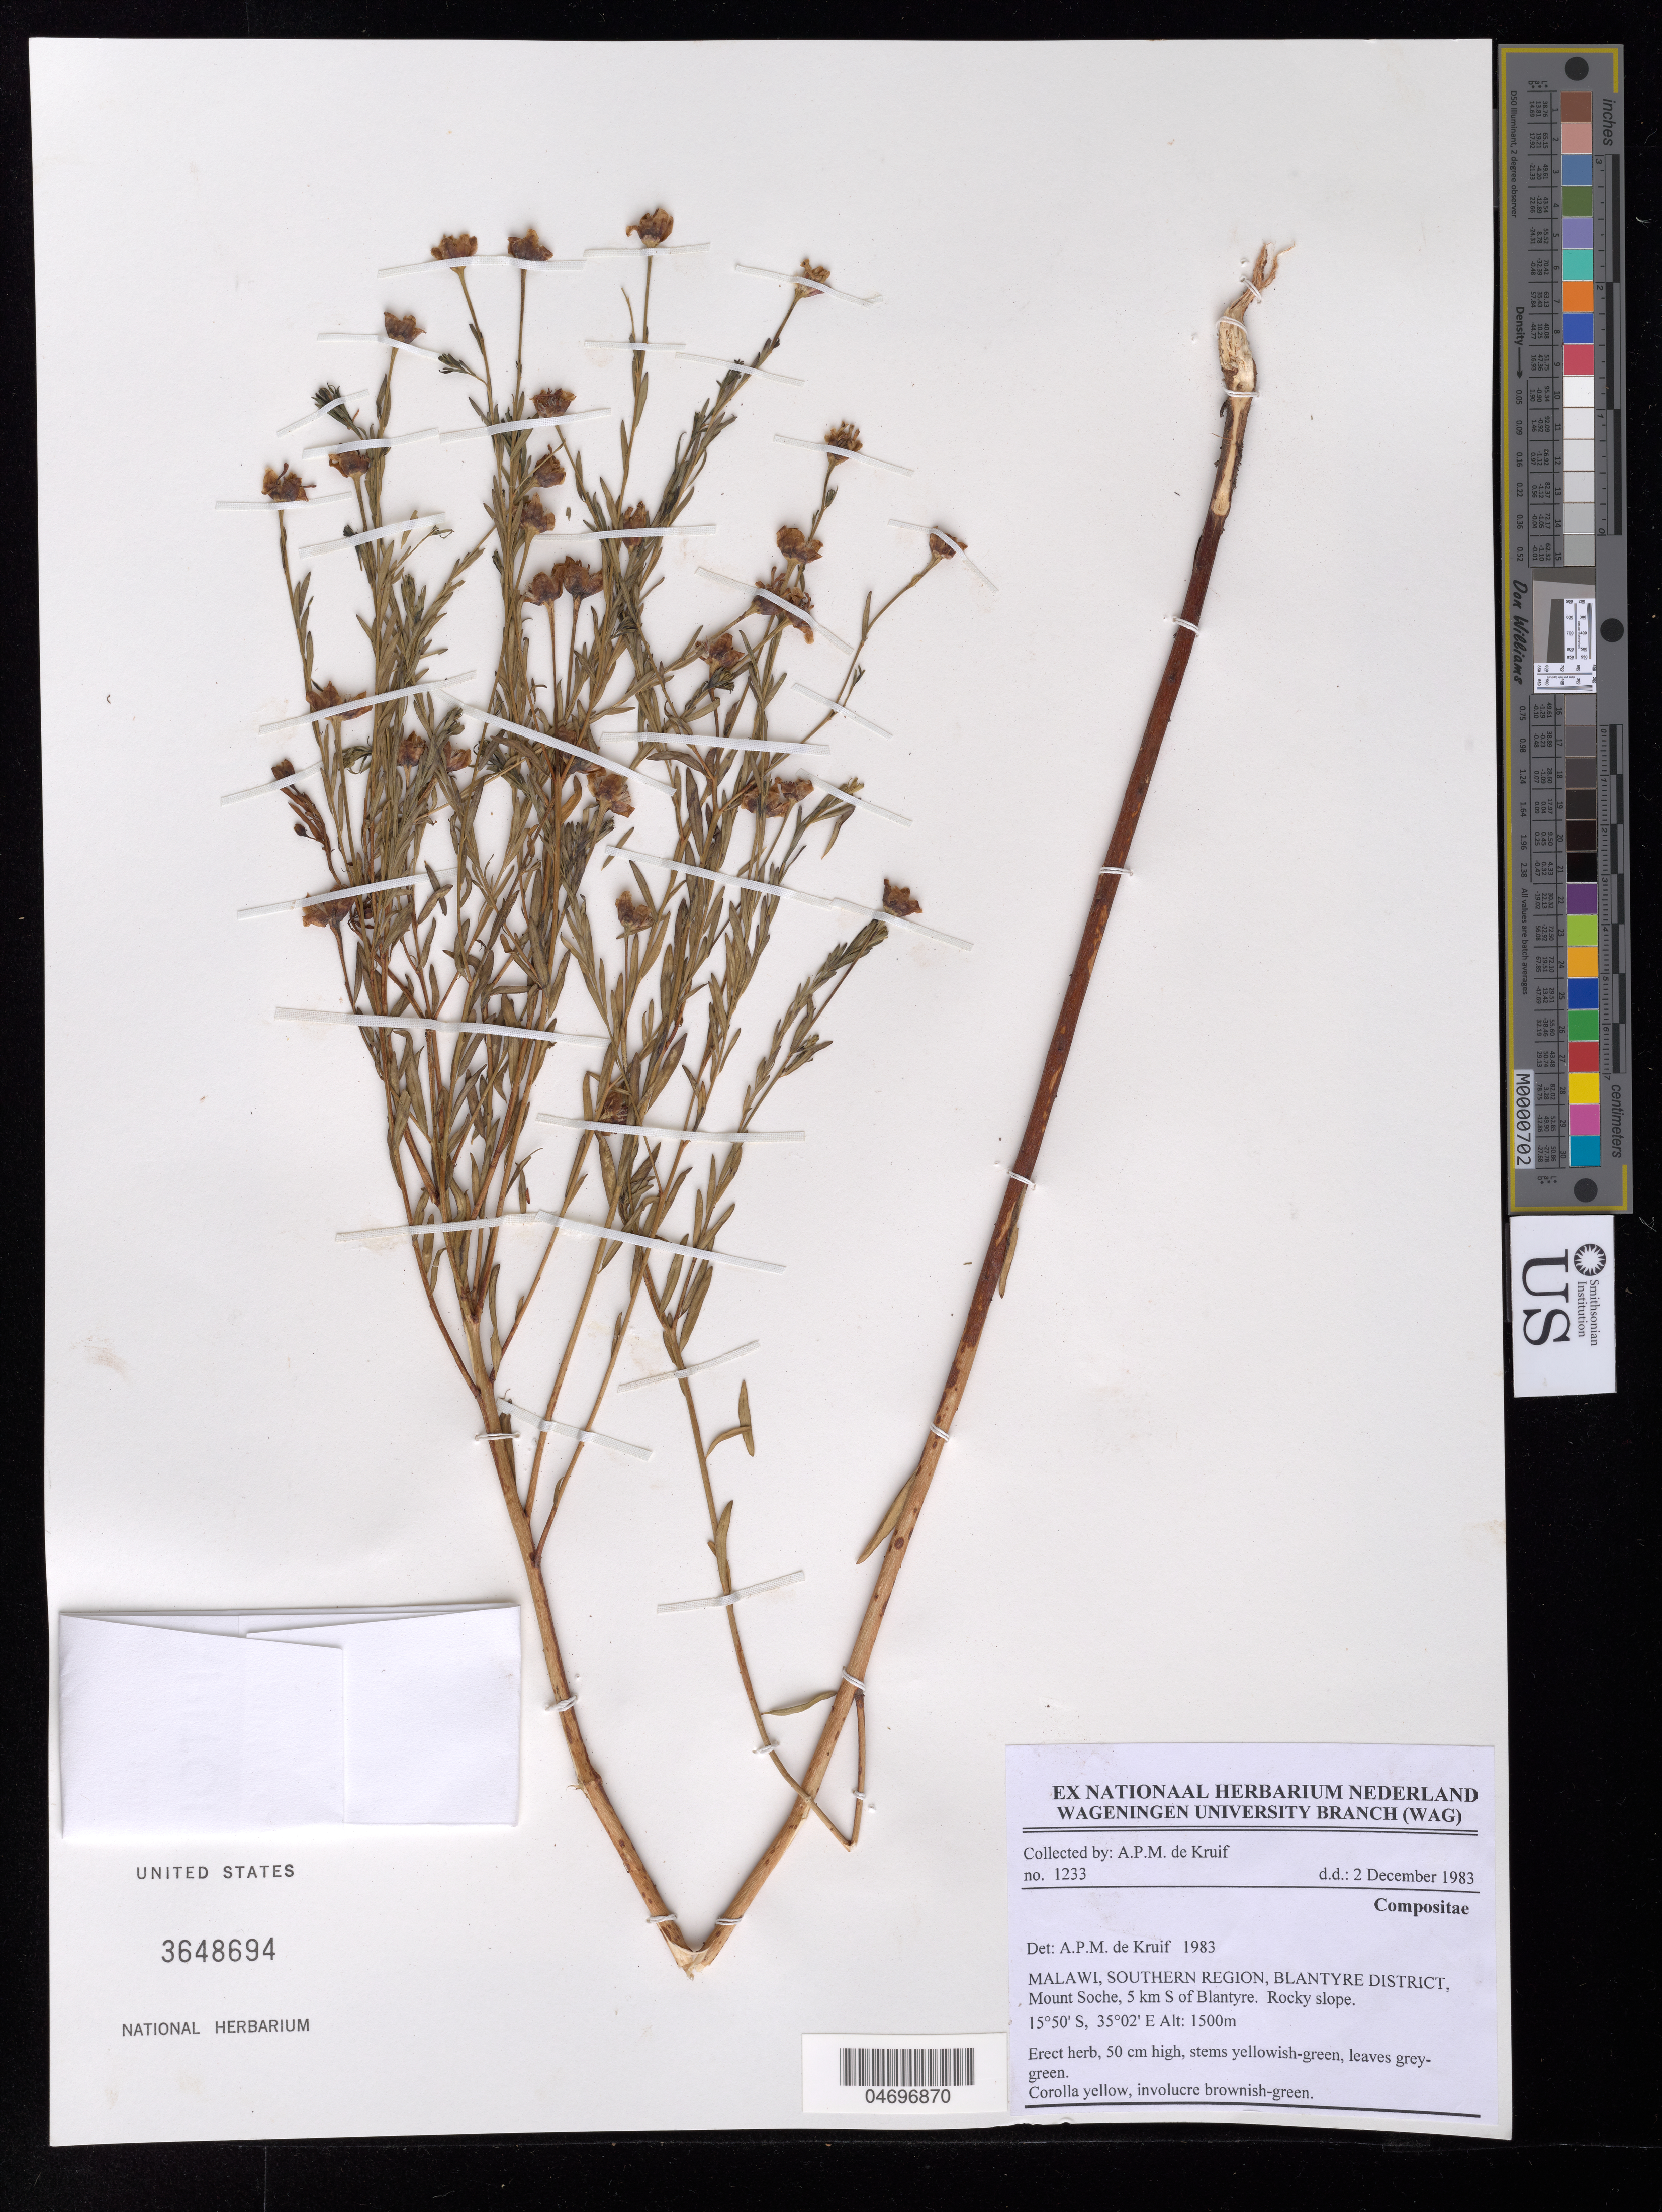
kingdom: Plantae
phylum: Tracheophyta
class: Magnoliopsida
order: Asterales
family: Asteraceae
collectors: A. P. de Kruif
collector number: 1233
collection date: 1983-12-02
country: Malawi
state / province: Southern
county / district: Blantyre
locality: Mount Soche, 5 km S of Blantyre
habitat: Rocky slope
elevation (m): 1500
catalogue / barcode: US 3648694